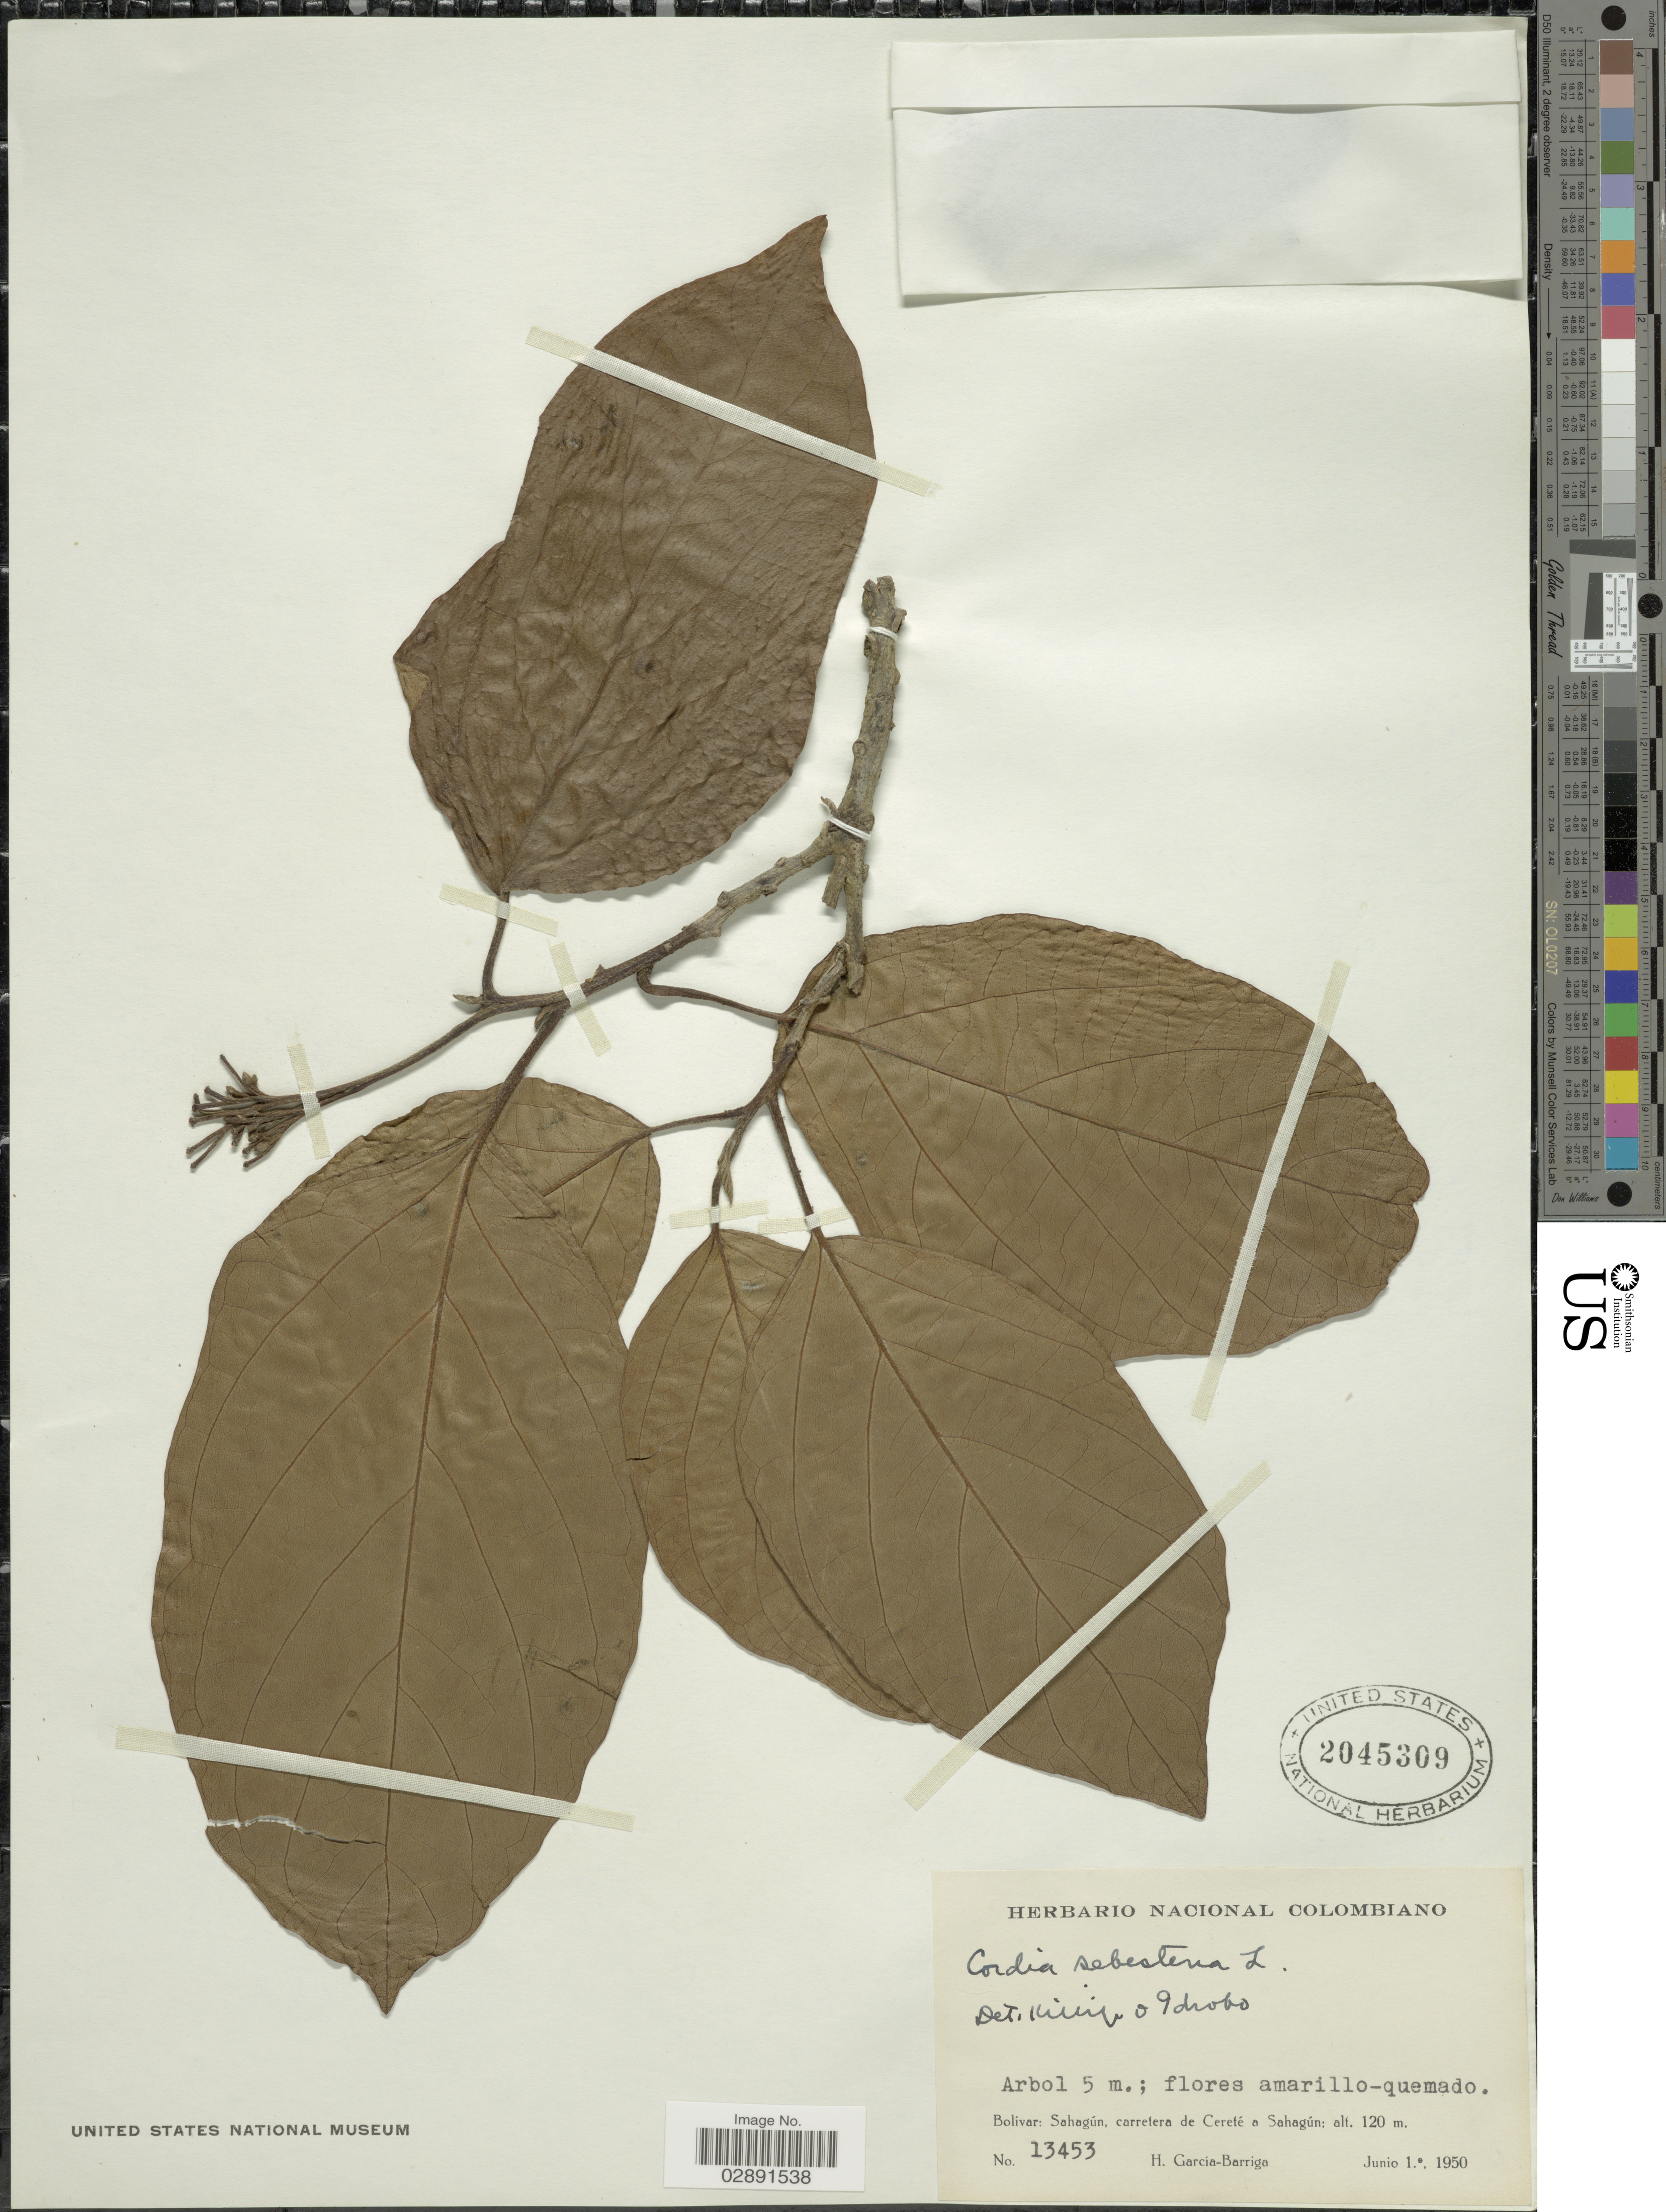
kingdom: Plantae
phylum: Tracheophyta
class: Magnoliopsida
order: Boraginales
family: Cordiaceae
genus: Cordia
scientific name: Cordia sebestena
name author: L.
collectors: H. García Barriga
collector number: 13453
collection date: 1950-06-01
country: Colombia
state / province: Bolívar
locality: Sahagún, carretera de Cereté a Sahagún.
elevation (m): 120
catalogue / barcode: US 2045309